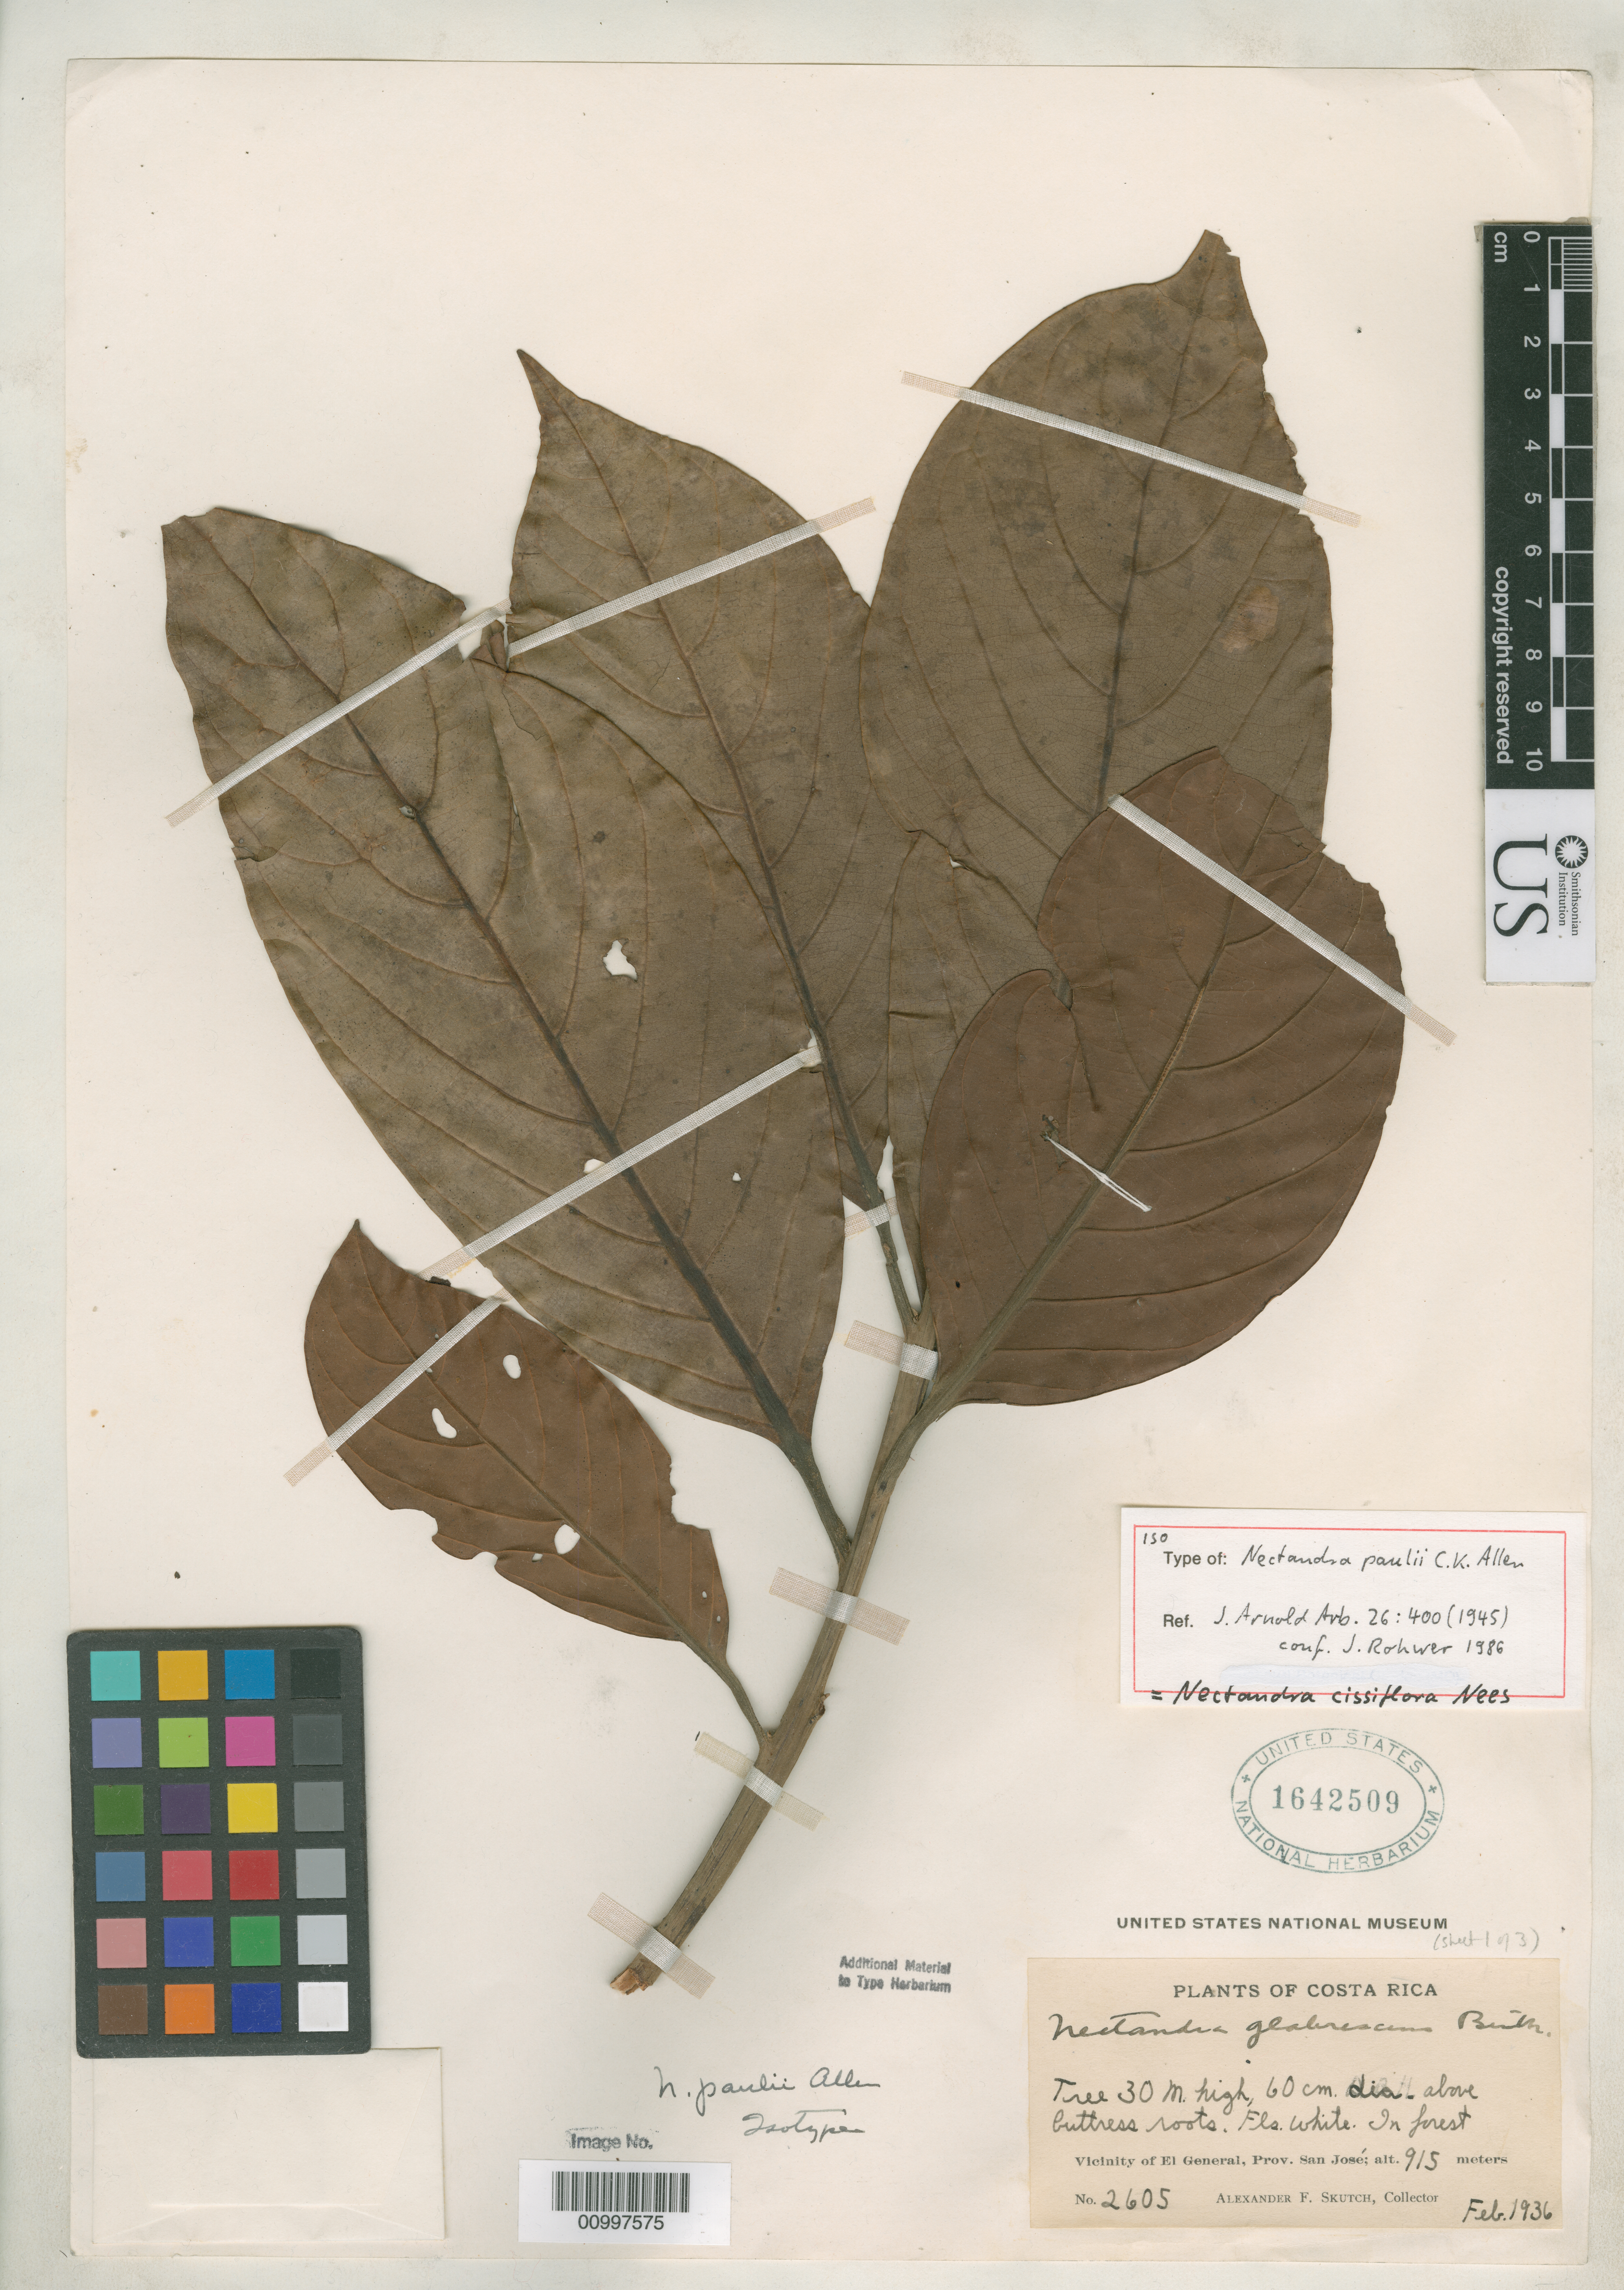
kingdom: Plantae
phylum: Tracheophyta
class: Magnoliopsida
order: Laurales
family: Lauraceae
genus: Nectandra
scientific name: Nectandra paulii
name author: C.K. Allen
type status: Isotype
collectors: A. F. Skutch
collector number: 2605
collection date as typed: Feb 1936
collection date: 1936-02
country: Costa Rica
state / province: San José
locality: Vicinity of El General.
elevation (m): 915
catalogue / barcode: US 1642509